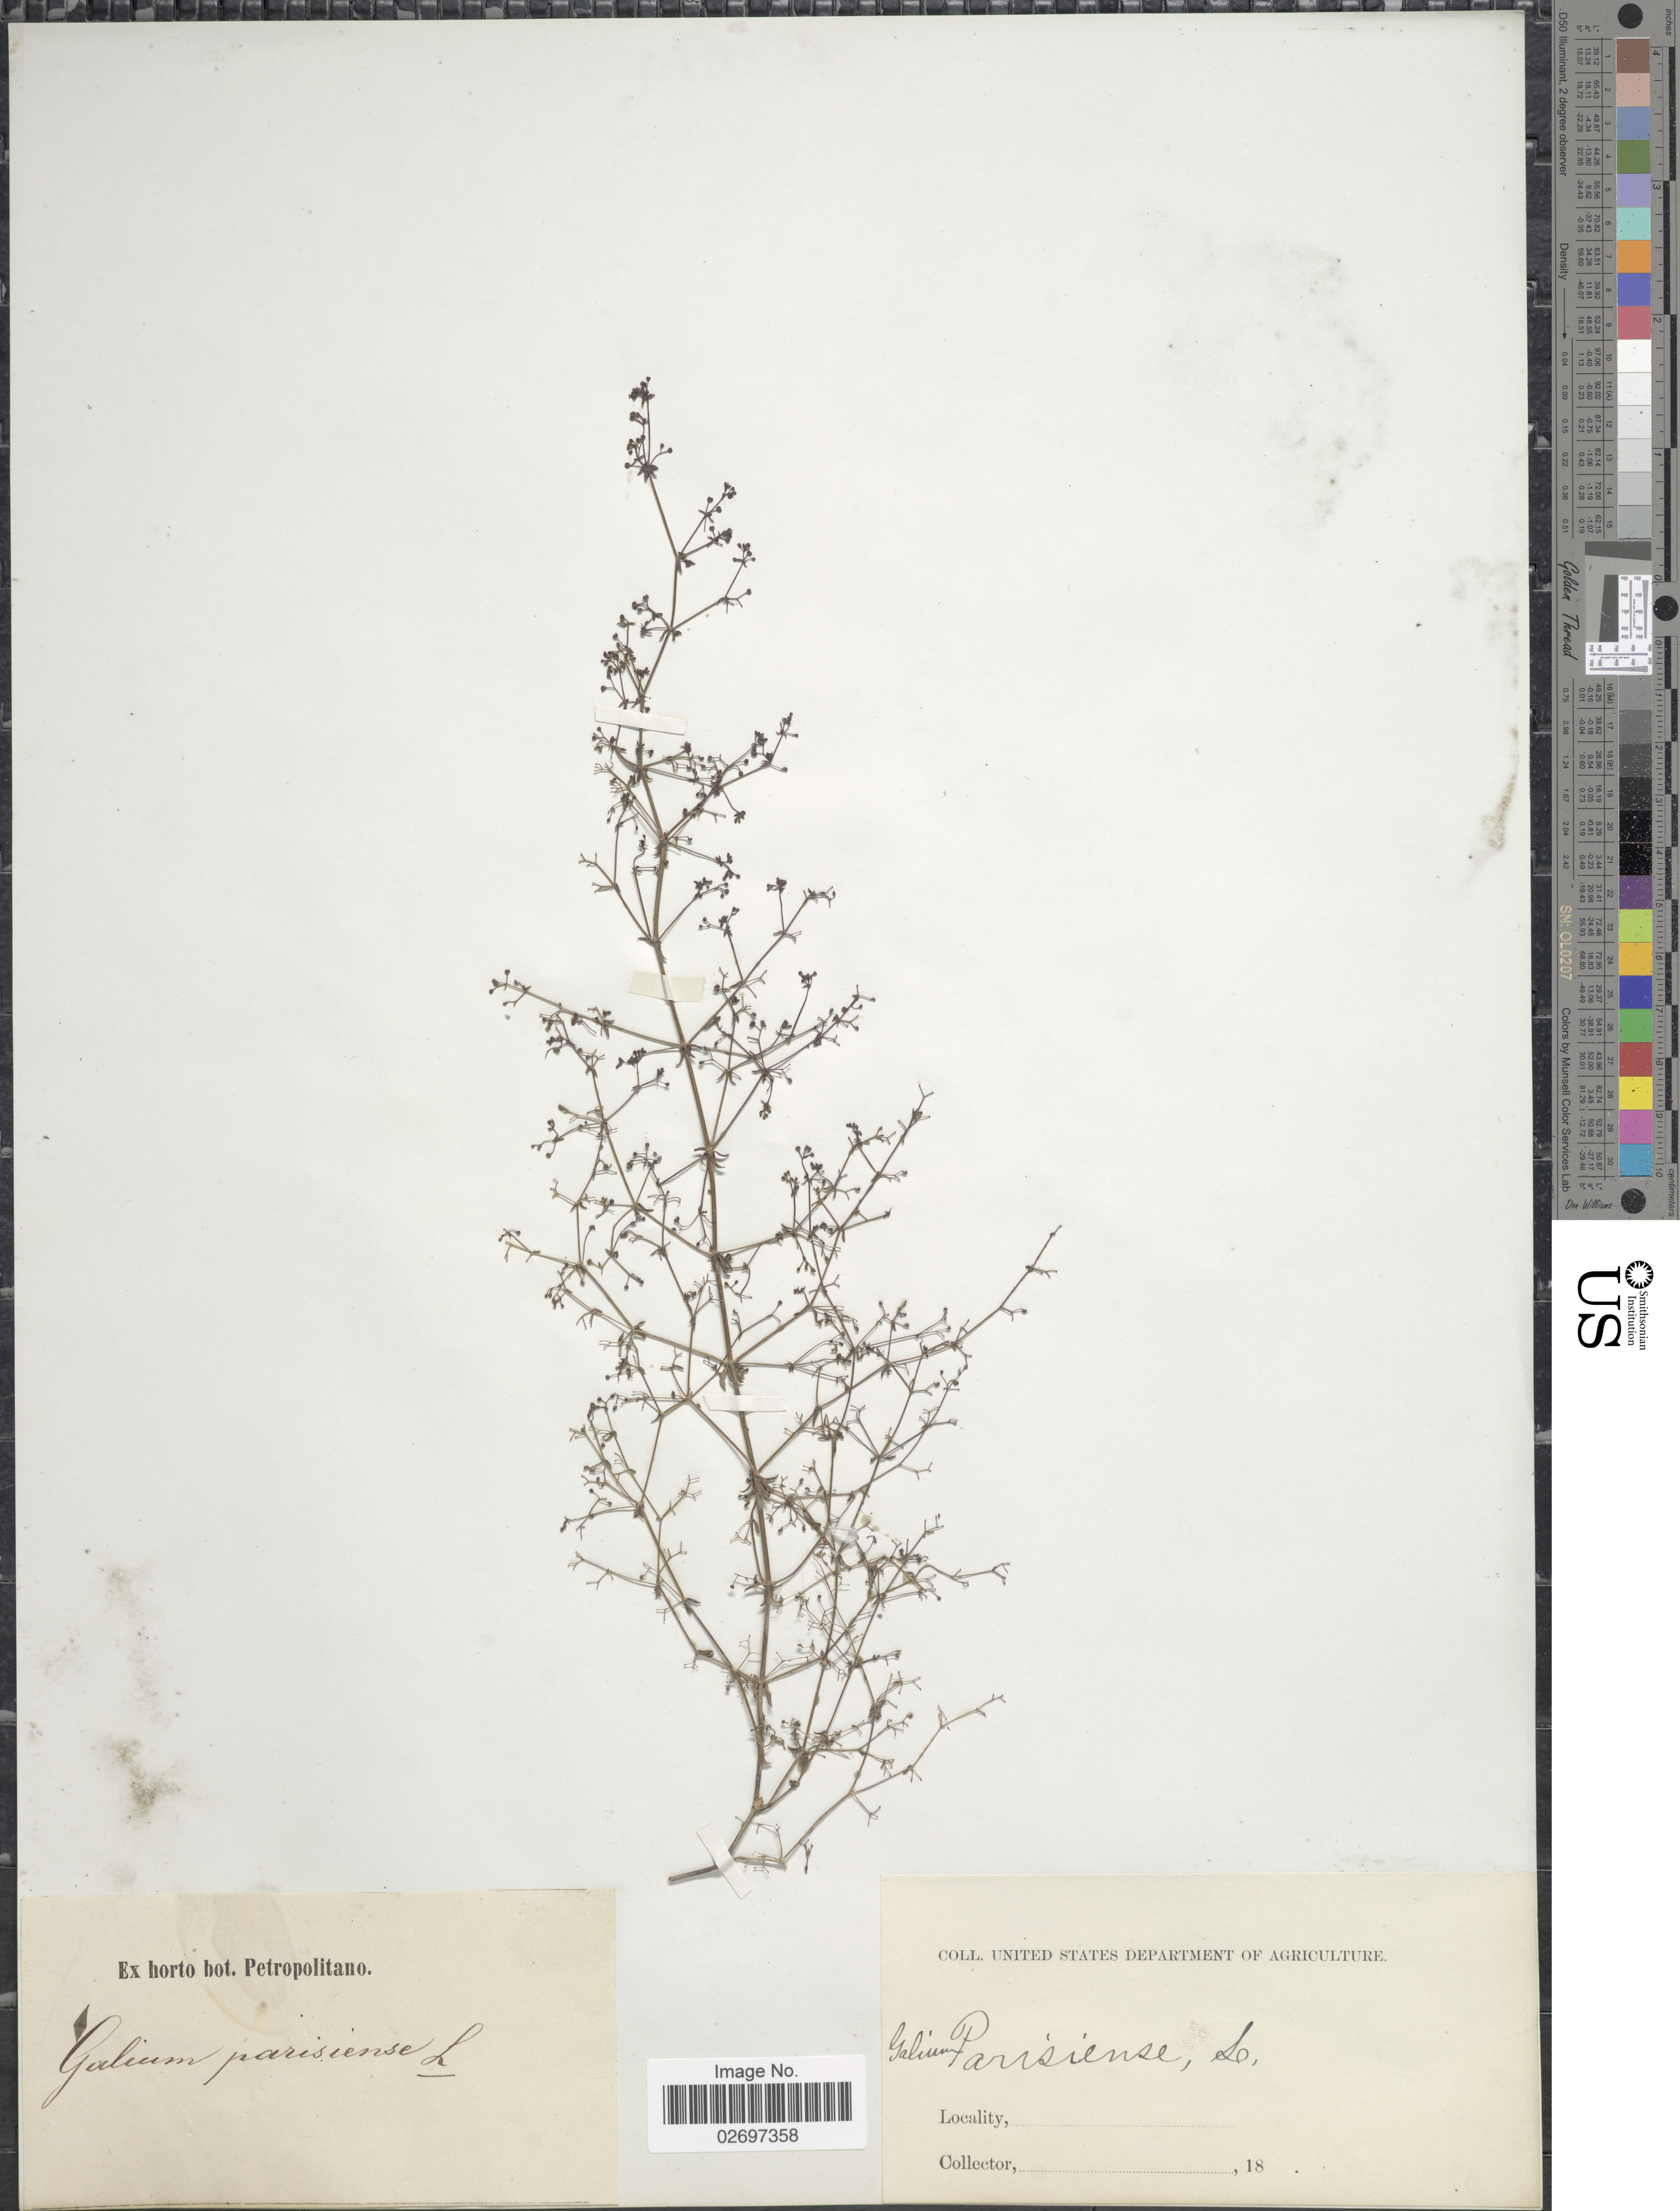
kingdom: Plantae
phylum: Tracheophyta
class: Magnoliopsida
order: Gentianales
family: Rubiaceae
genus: Galium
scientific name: Galium parisiense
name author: L.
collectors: ex Horto Bot. Petropolitano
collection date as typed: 18